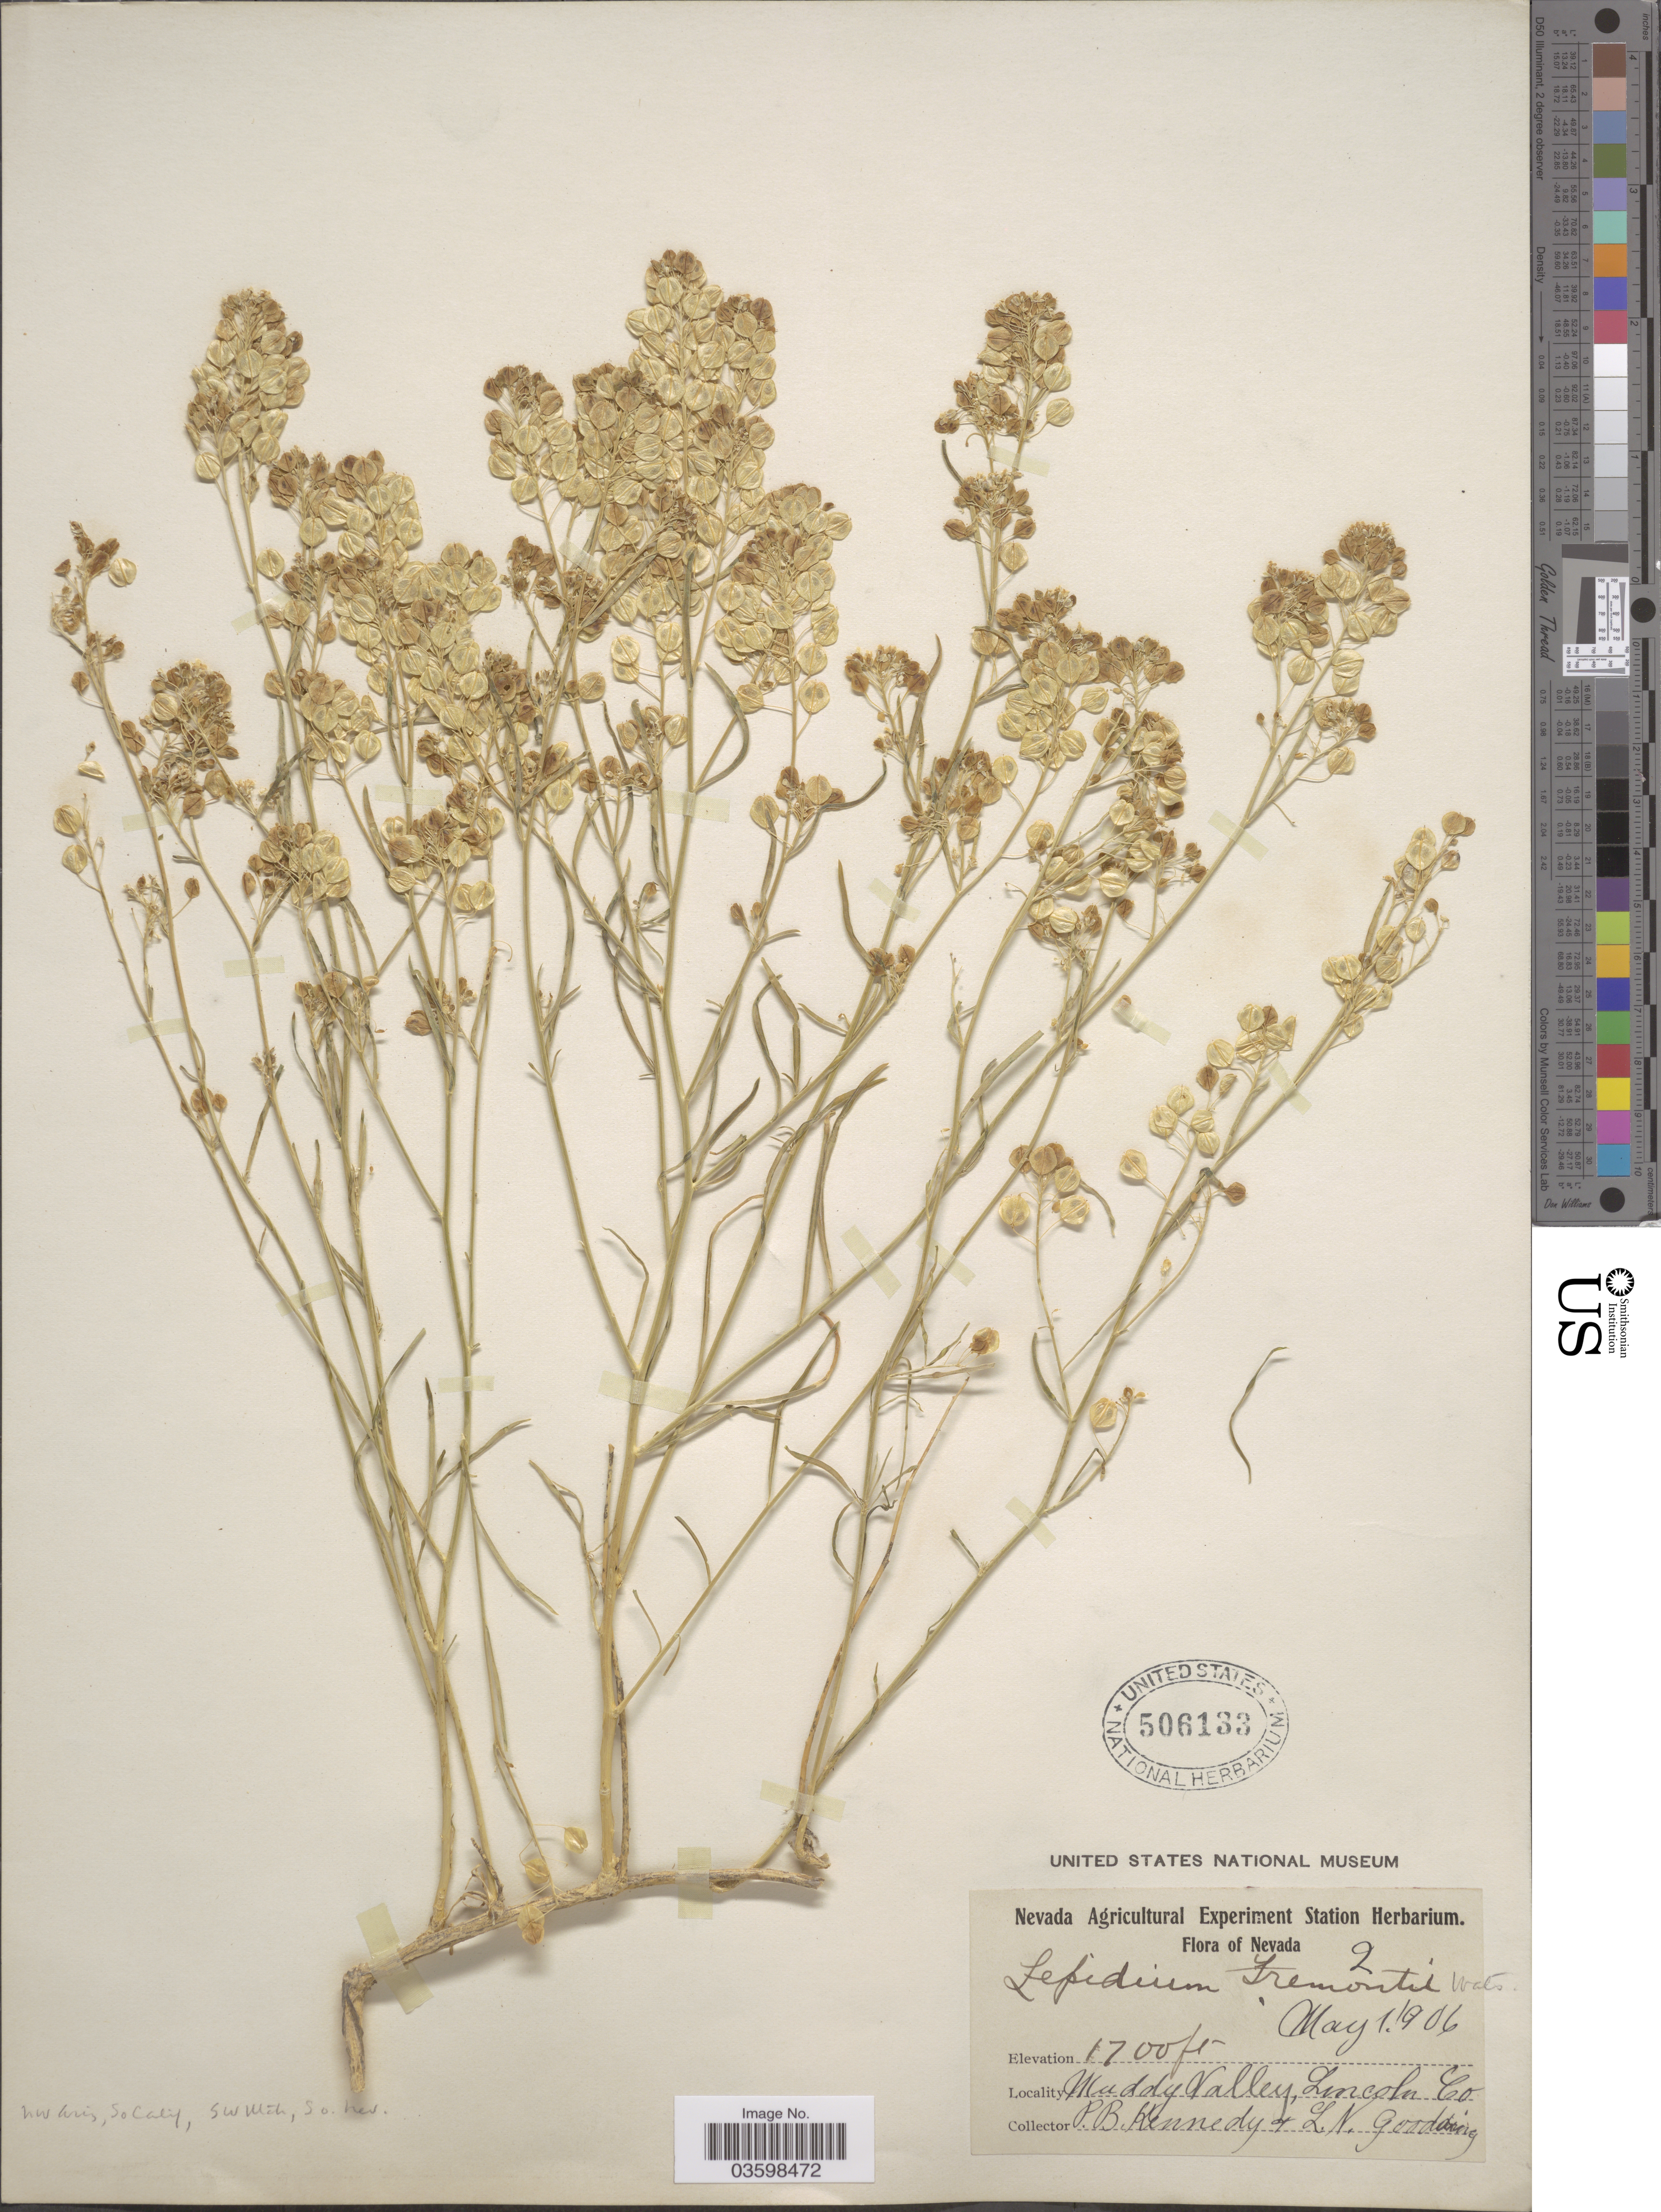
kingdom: Plantae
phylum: Tracheophyta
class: Magnoliopsida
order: Brassicales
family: Brassicaceae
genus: Lepidium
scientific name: Lepidium fremontii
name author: S. Watson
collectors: P. B. Kennedy & L. N. Goodding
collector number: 2?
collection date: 1906-05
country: United States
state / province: Nevada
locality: Muddy Valley, Lincoln Co.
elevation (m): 518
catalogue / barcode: US 506133